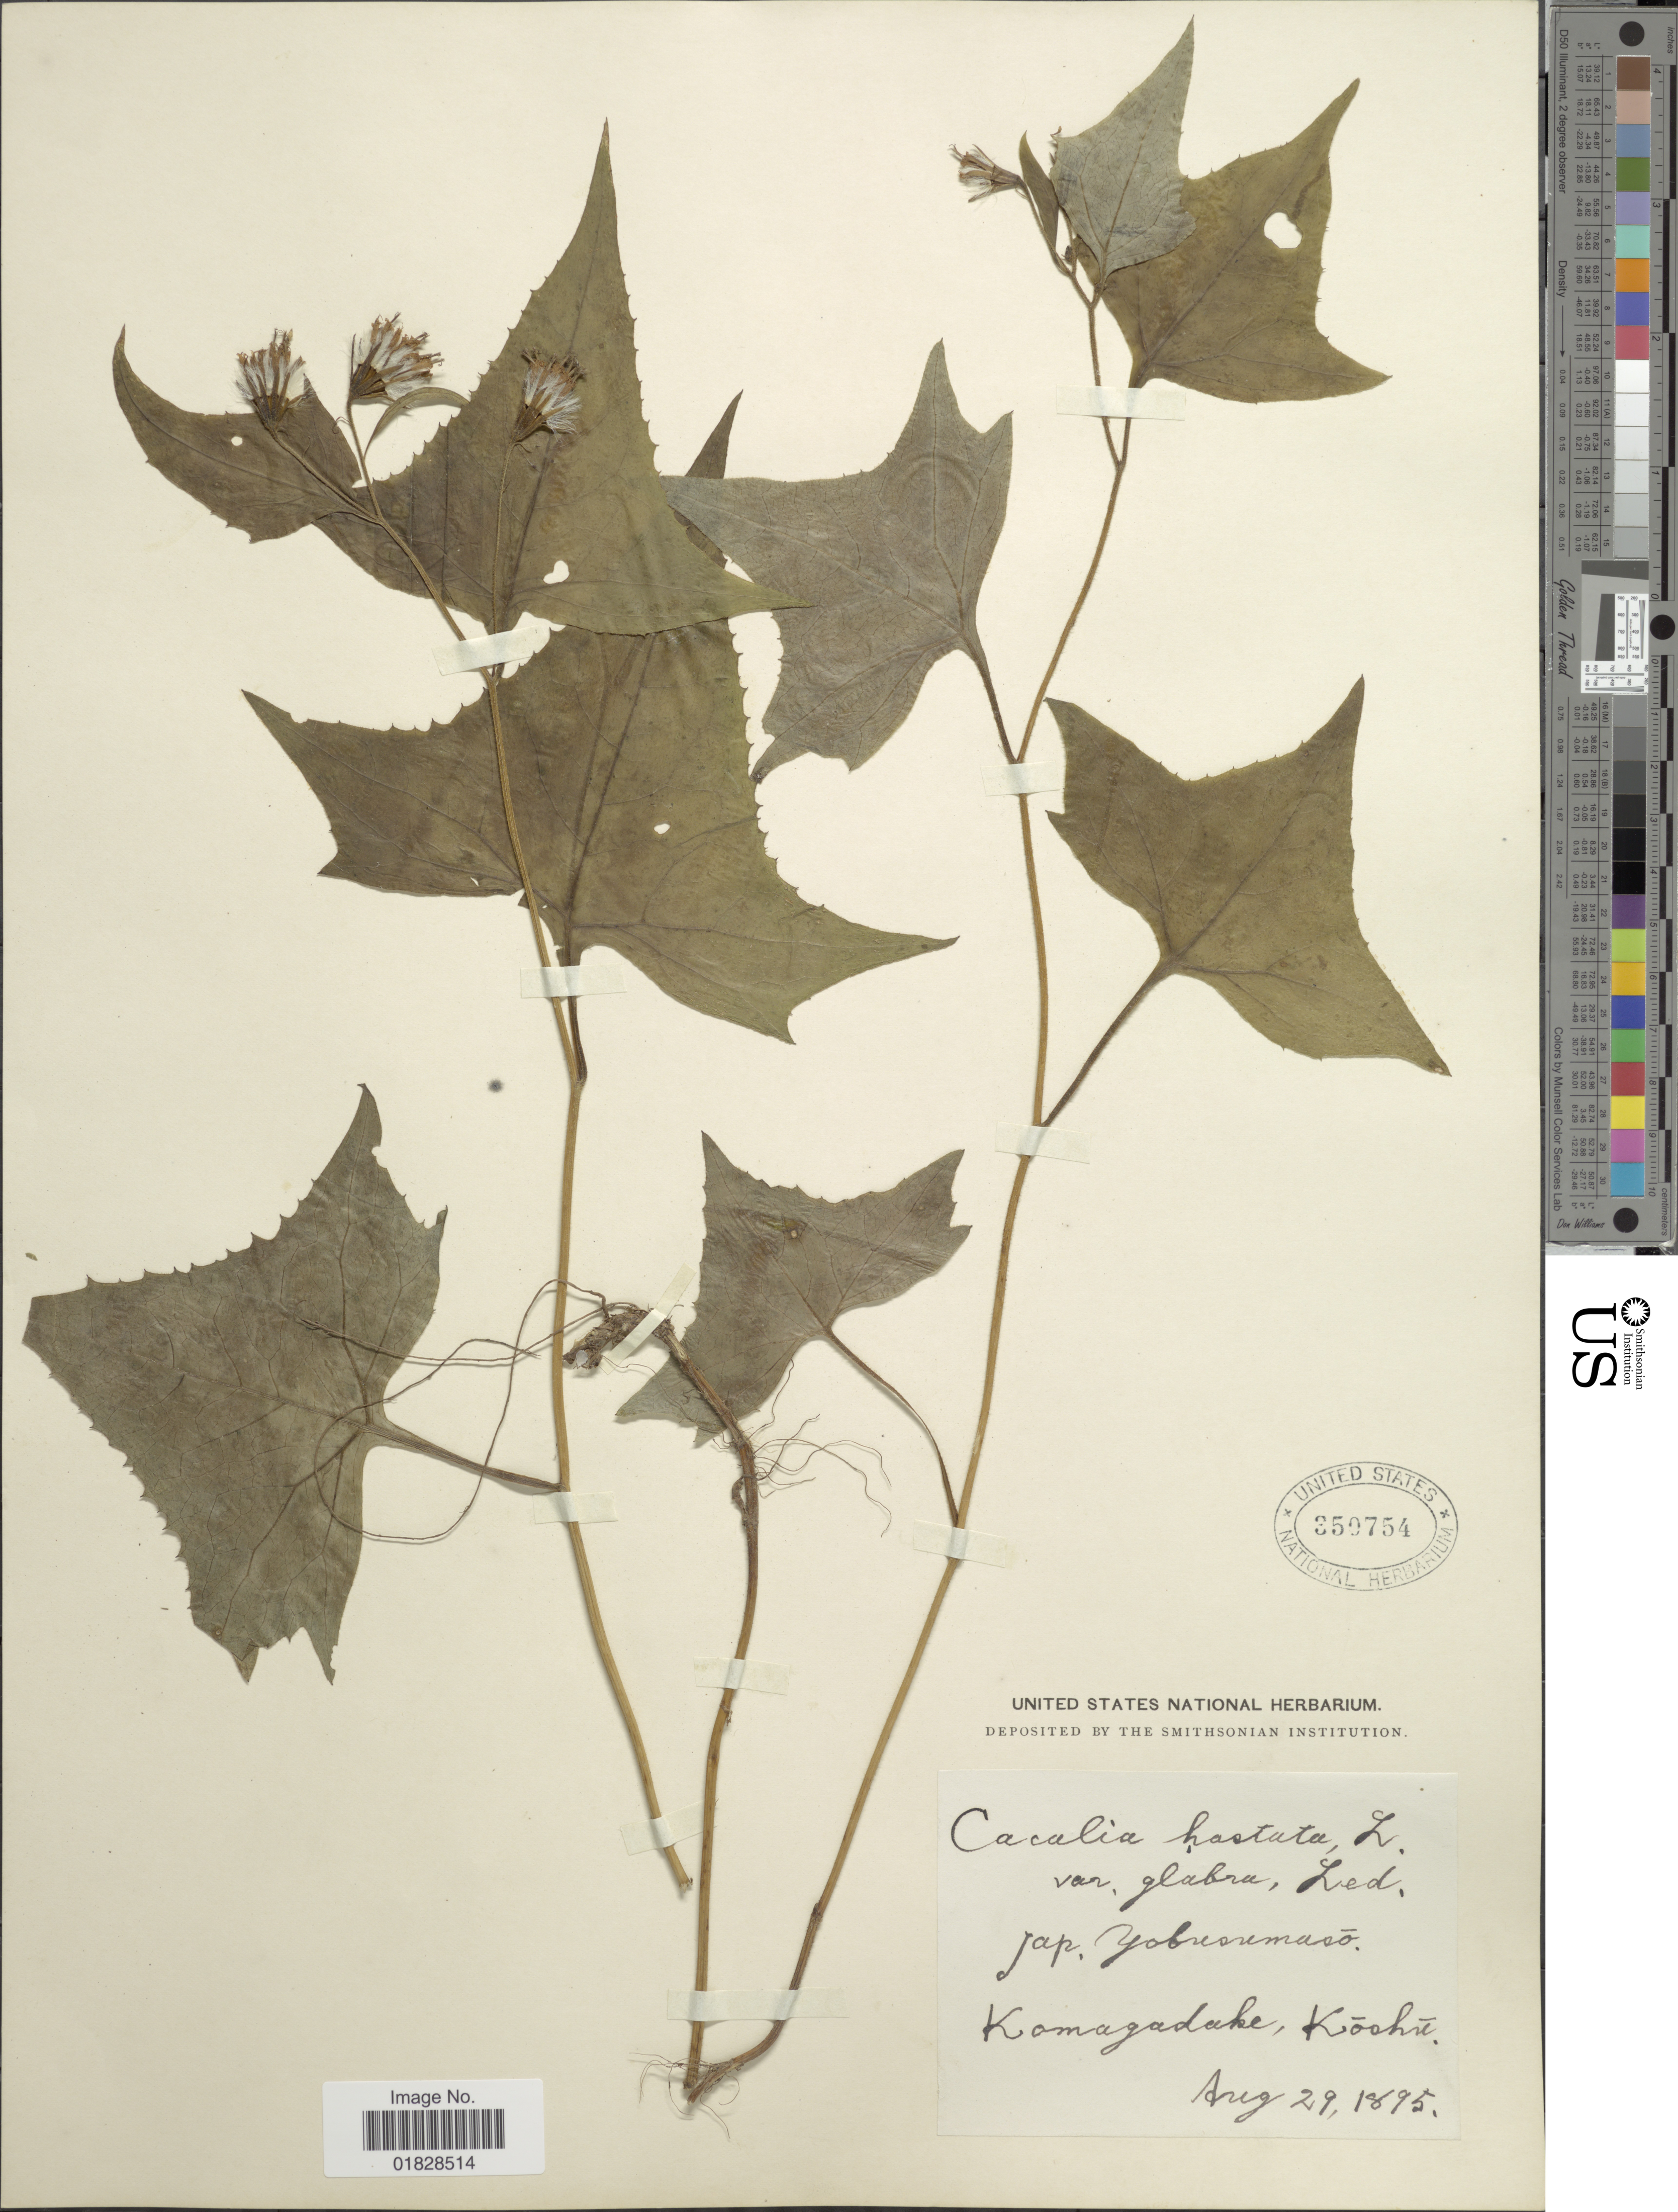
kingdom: Plantae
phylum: Tracheophyta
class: Magnoliopsida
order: Asterales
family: Asteraceae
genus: Parasenecio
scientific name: Parasenecio hastatus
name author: (L.) H. Koyama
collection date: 1895-08-29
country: Japan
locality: Komagatake, Kōshū .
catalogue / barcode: US 350754